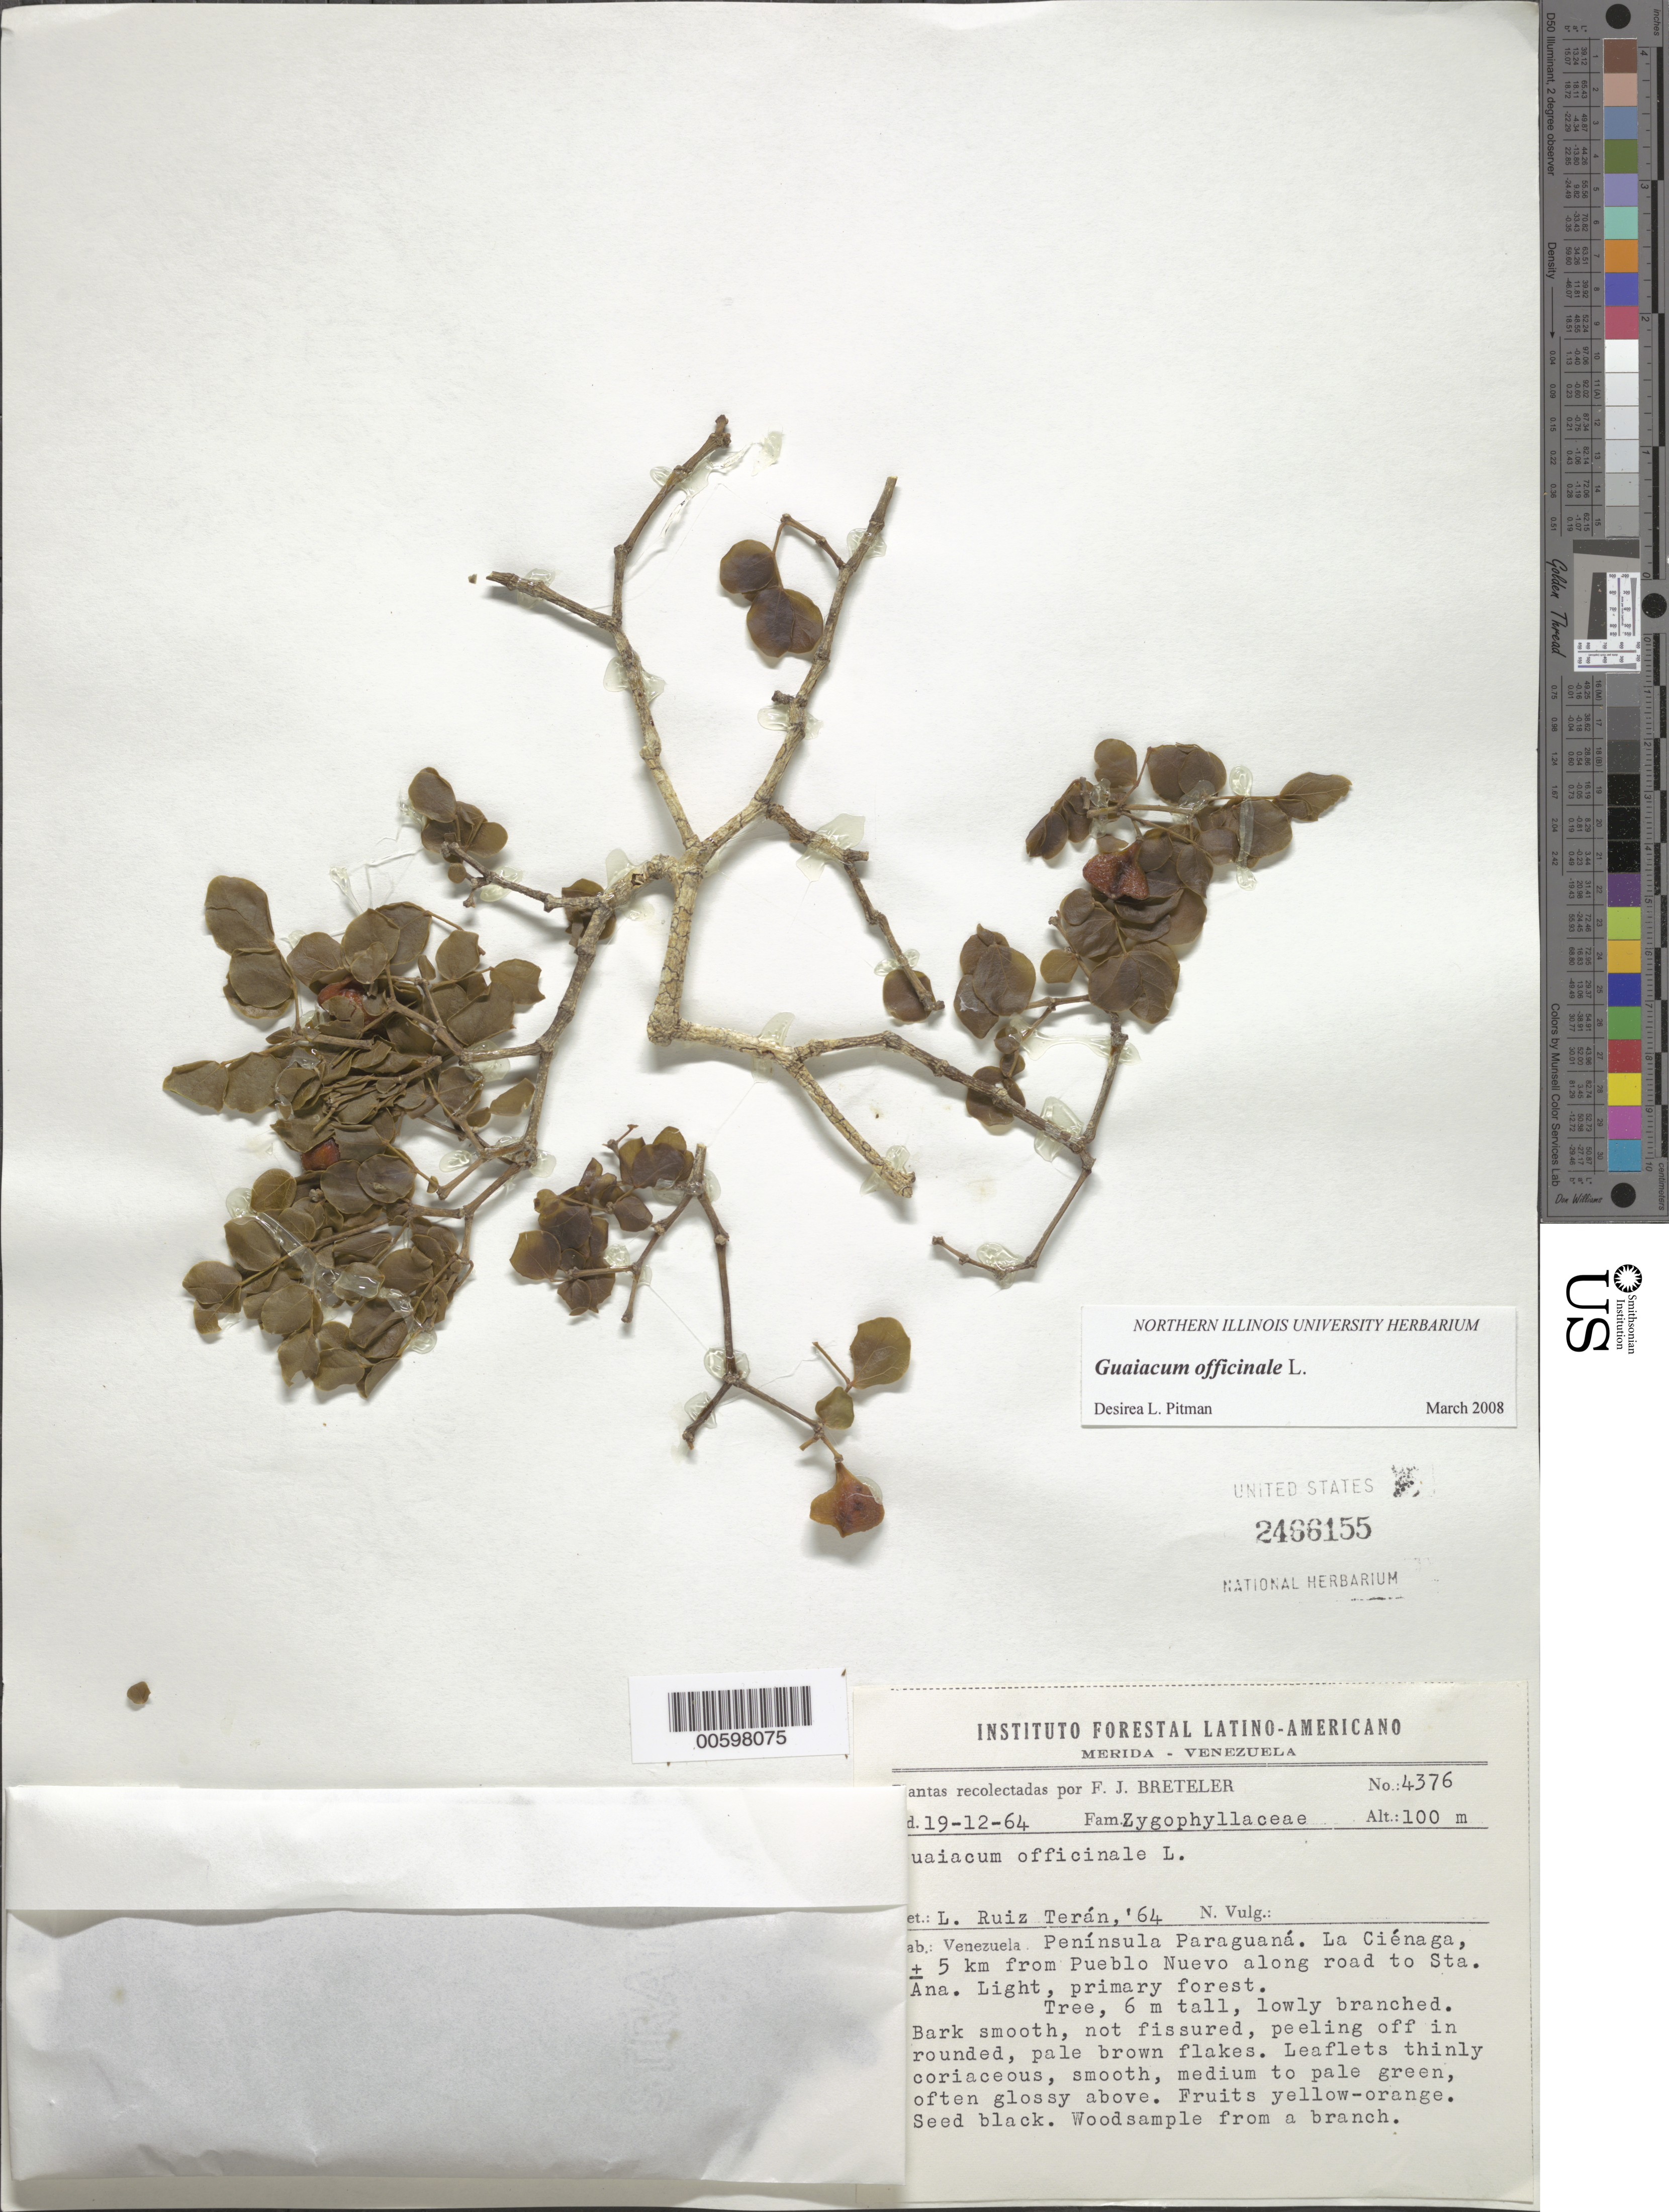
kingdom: Plantae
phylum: Tracheophyta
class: Magnoliopsida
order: Zygophyllales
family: Zygophyllaceae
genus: Guaiacum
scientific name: Guaiacum officinale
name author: L.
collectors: F. J. Breteler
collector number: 4376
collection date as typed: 19 Dec 1964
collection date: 1964-12-19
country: Venezuela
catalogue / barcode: US 2466155